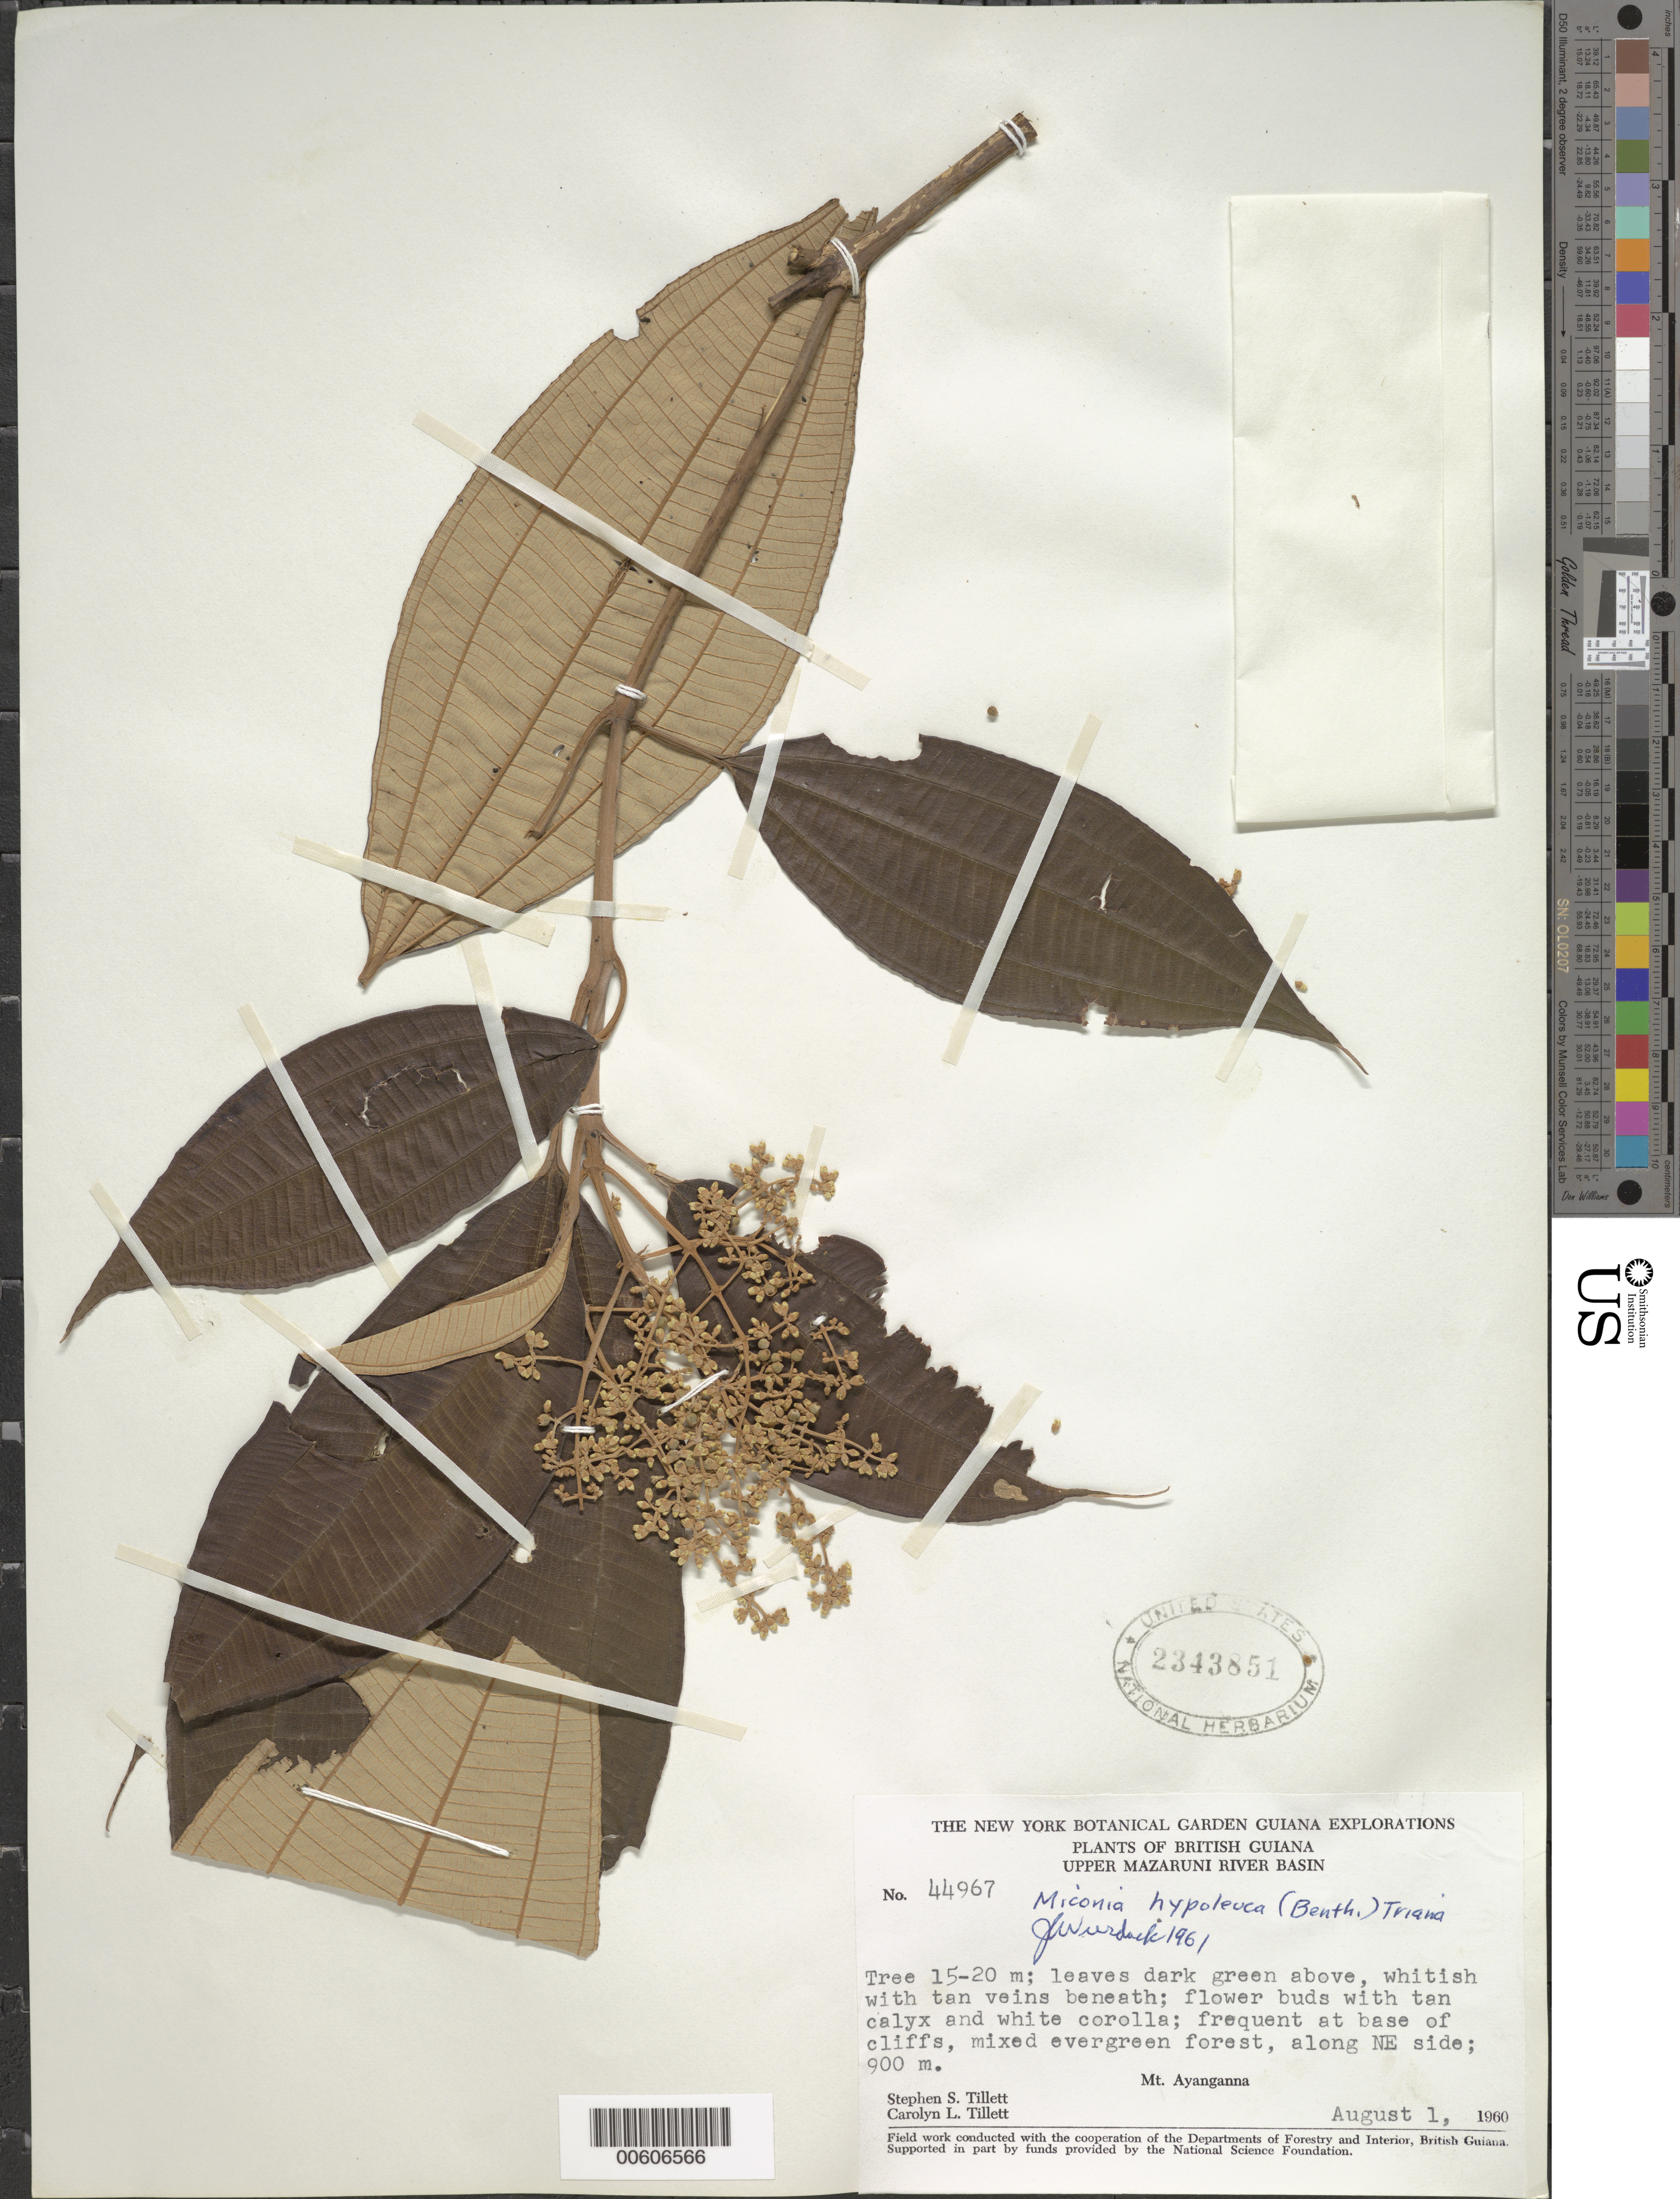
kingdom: Plantae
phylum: Tracheophyta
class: Magnoliopsida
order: Myrtales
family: Melastomataceae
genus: Miconia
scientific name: Miconia hypoleuca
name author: (Benth.) Triana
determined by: Wurdack, John J., (US), US (UNITED STATES)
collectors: S. S. Tillett, C. L. Tillett & R. Boyan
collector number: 44967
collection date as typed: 1-Aug-60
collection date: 1960-08-01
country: Guyana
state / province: Cuyuni-Mazaruni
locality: Mt. Ayanganna, NE side of, Upper Mazaruni R Basin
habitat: Base of cliffs, mixed evergreen forest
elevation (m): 800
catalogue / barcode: US 2343851